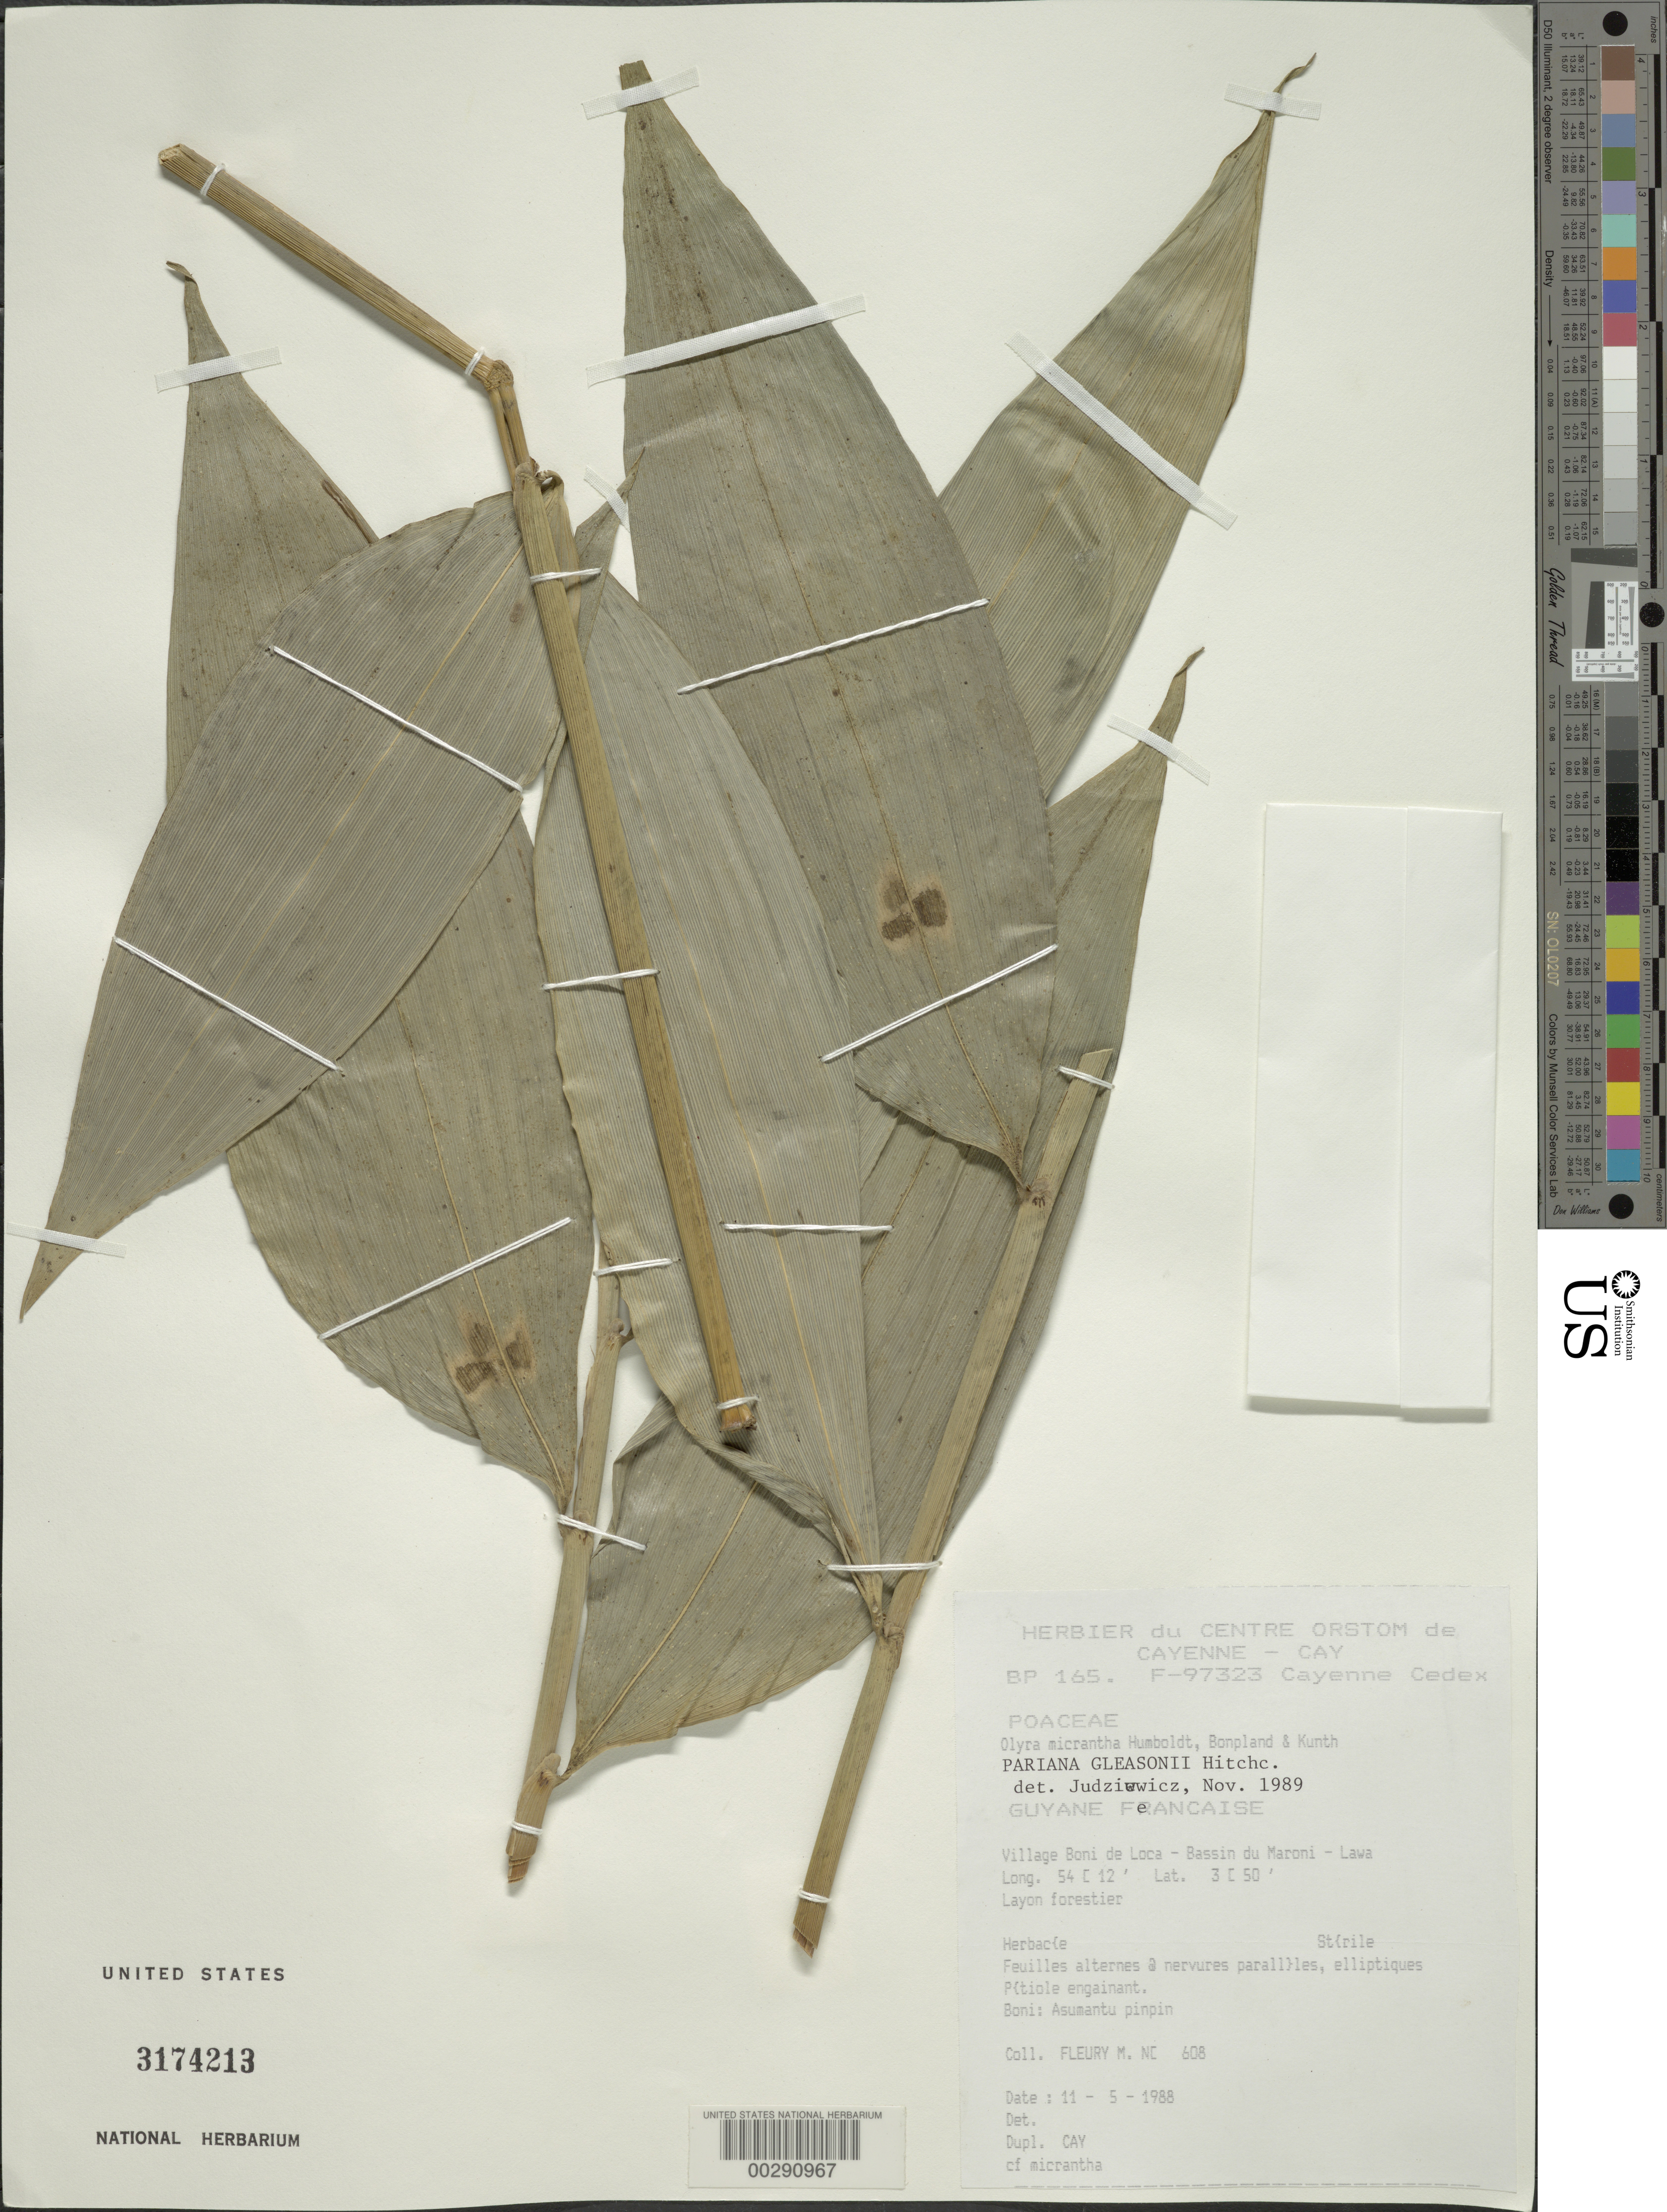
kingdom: Plantae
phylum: Tracheophyta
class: Liliopsida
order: Poales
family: Poaceae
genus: Pariana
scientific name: Pariana gleasonii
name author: Hitchc.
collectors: M. Fleury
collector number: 608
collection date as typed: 11 May 1988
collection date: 1988-05-11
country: French Guiana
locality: Village boni de loca - bassin du maroni - lawa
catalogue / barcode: US 3174213